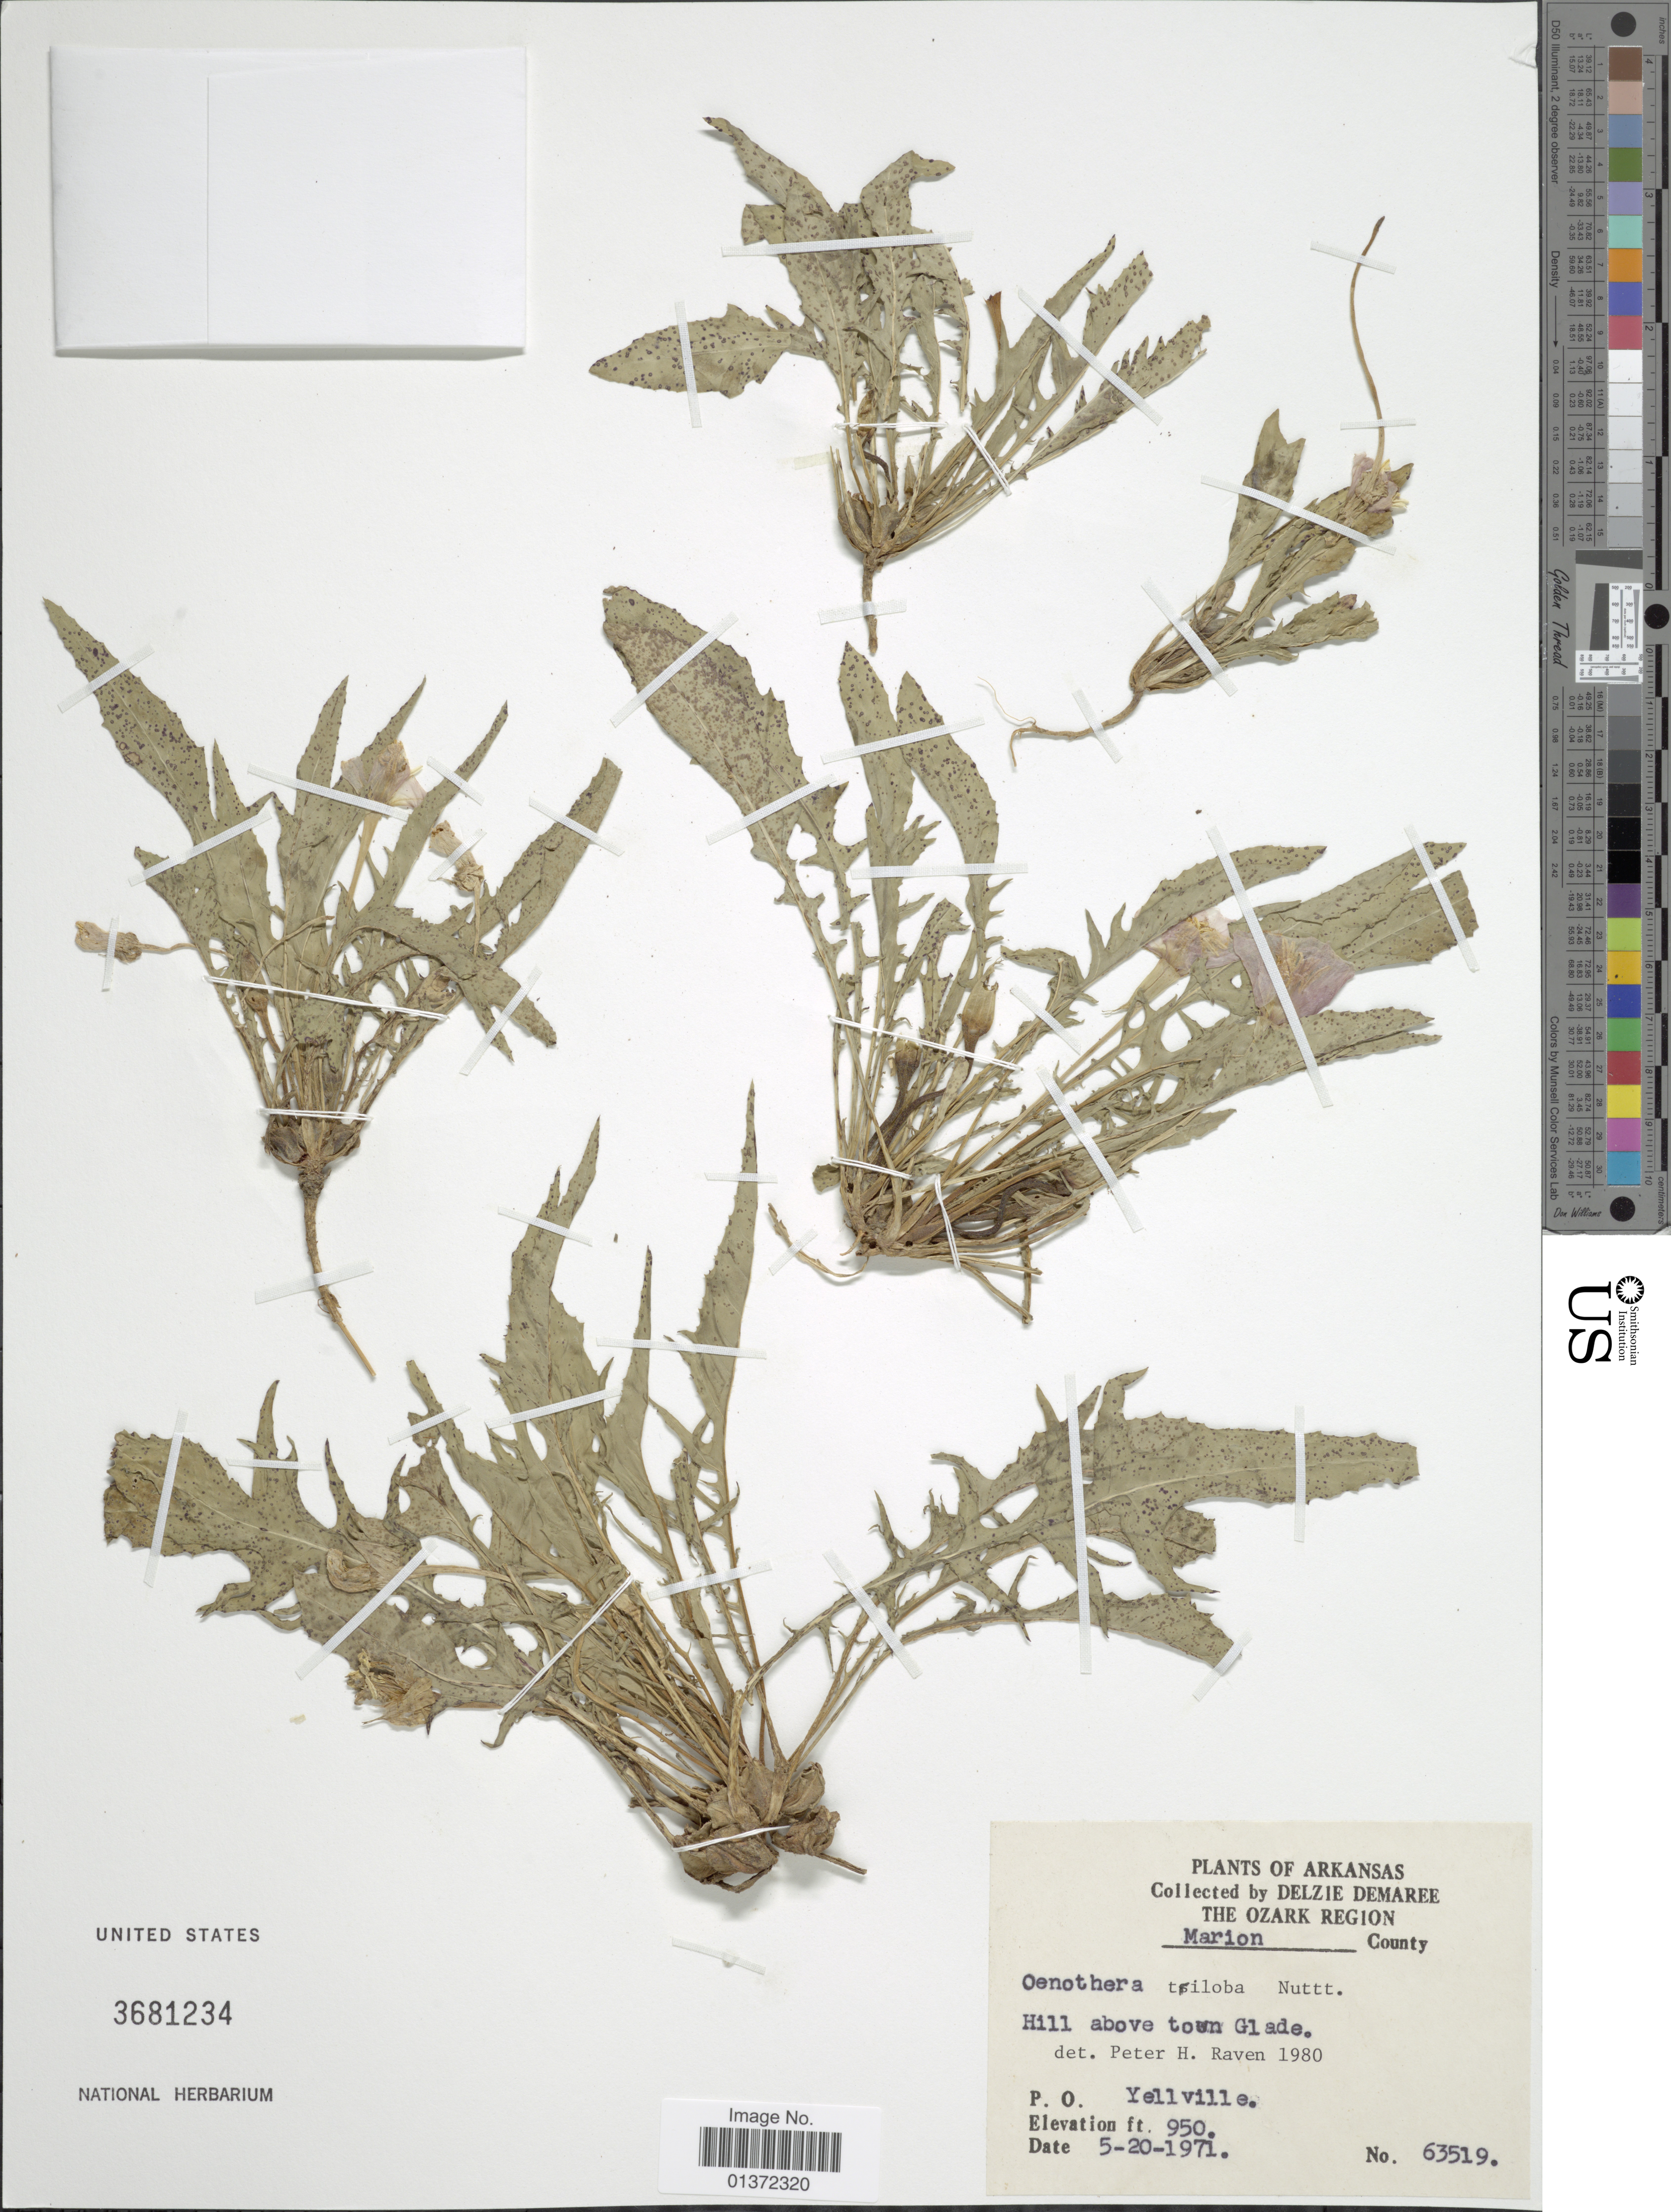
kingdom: Plantae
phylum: Tracheophyta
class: Magnoliopsida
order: Myrtales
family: Onagraceae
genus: Oenothera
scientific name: Oenothera triloba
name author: Nutt.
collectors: D. Demaree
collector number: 63519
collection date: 1971-05-20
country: United States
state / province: Arkansas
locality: Ozark Region, Marion County, hill above town Glade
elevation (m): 290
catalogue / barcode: US 3681234